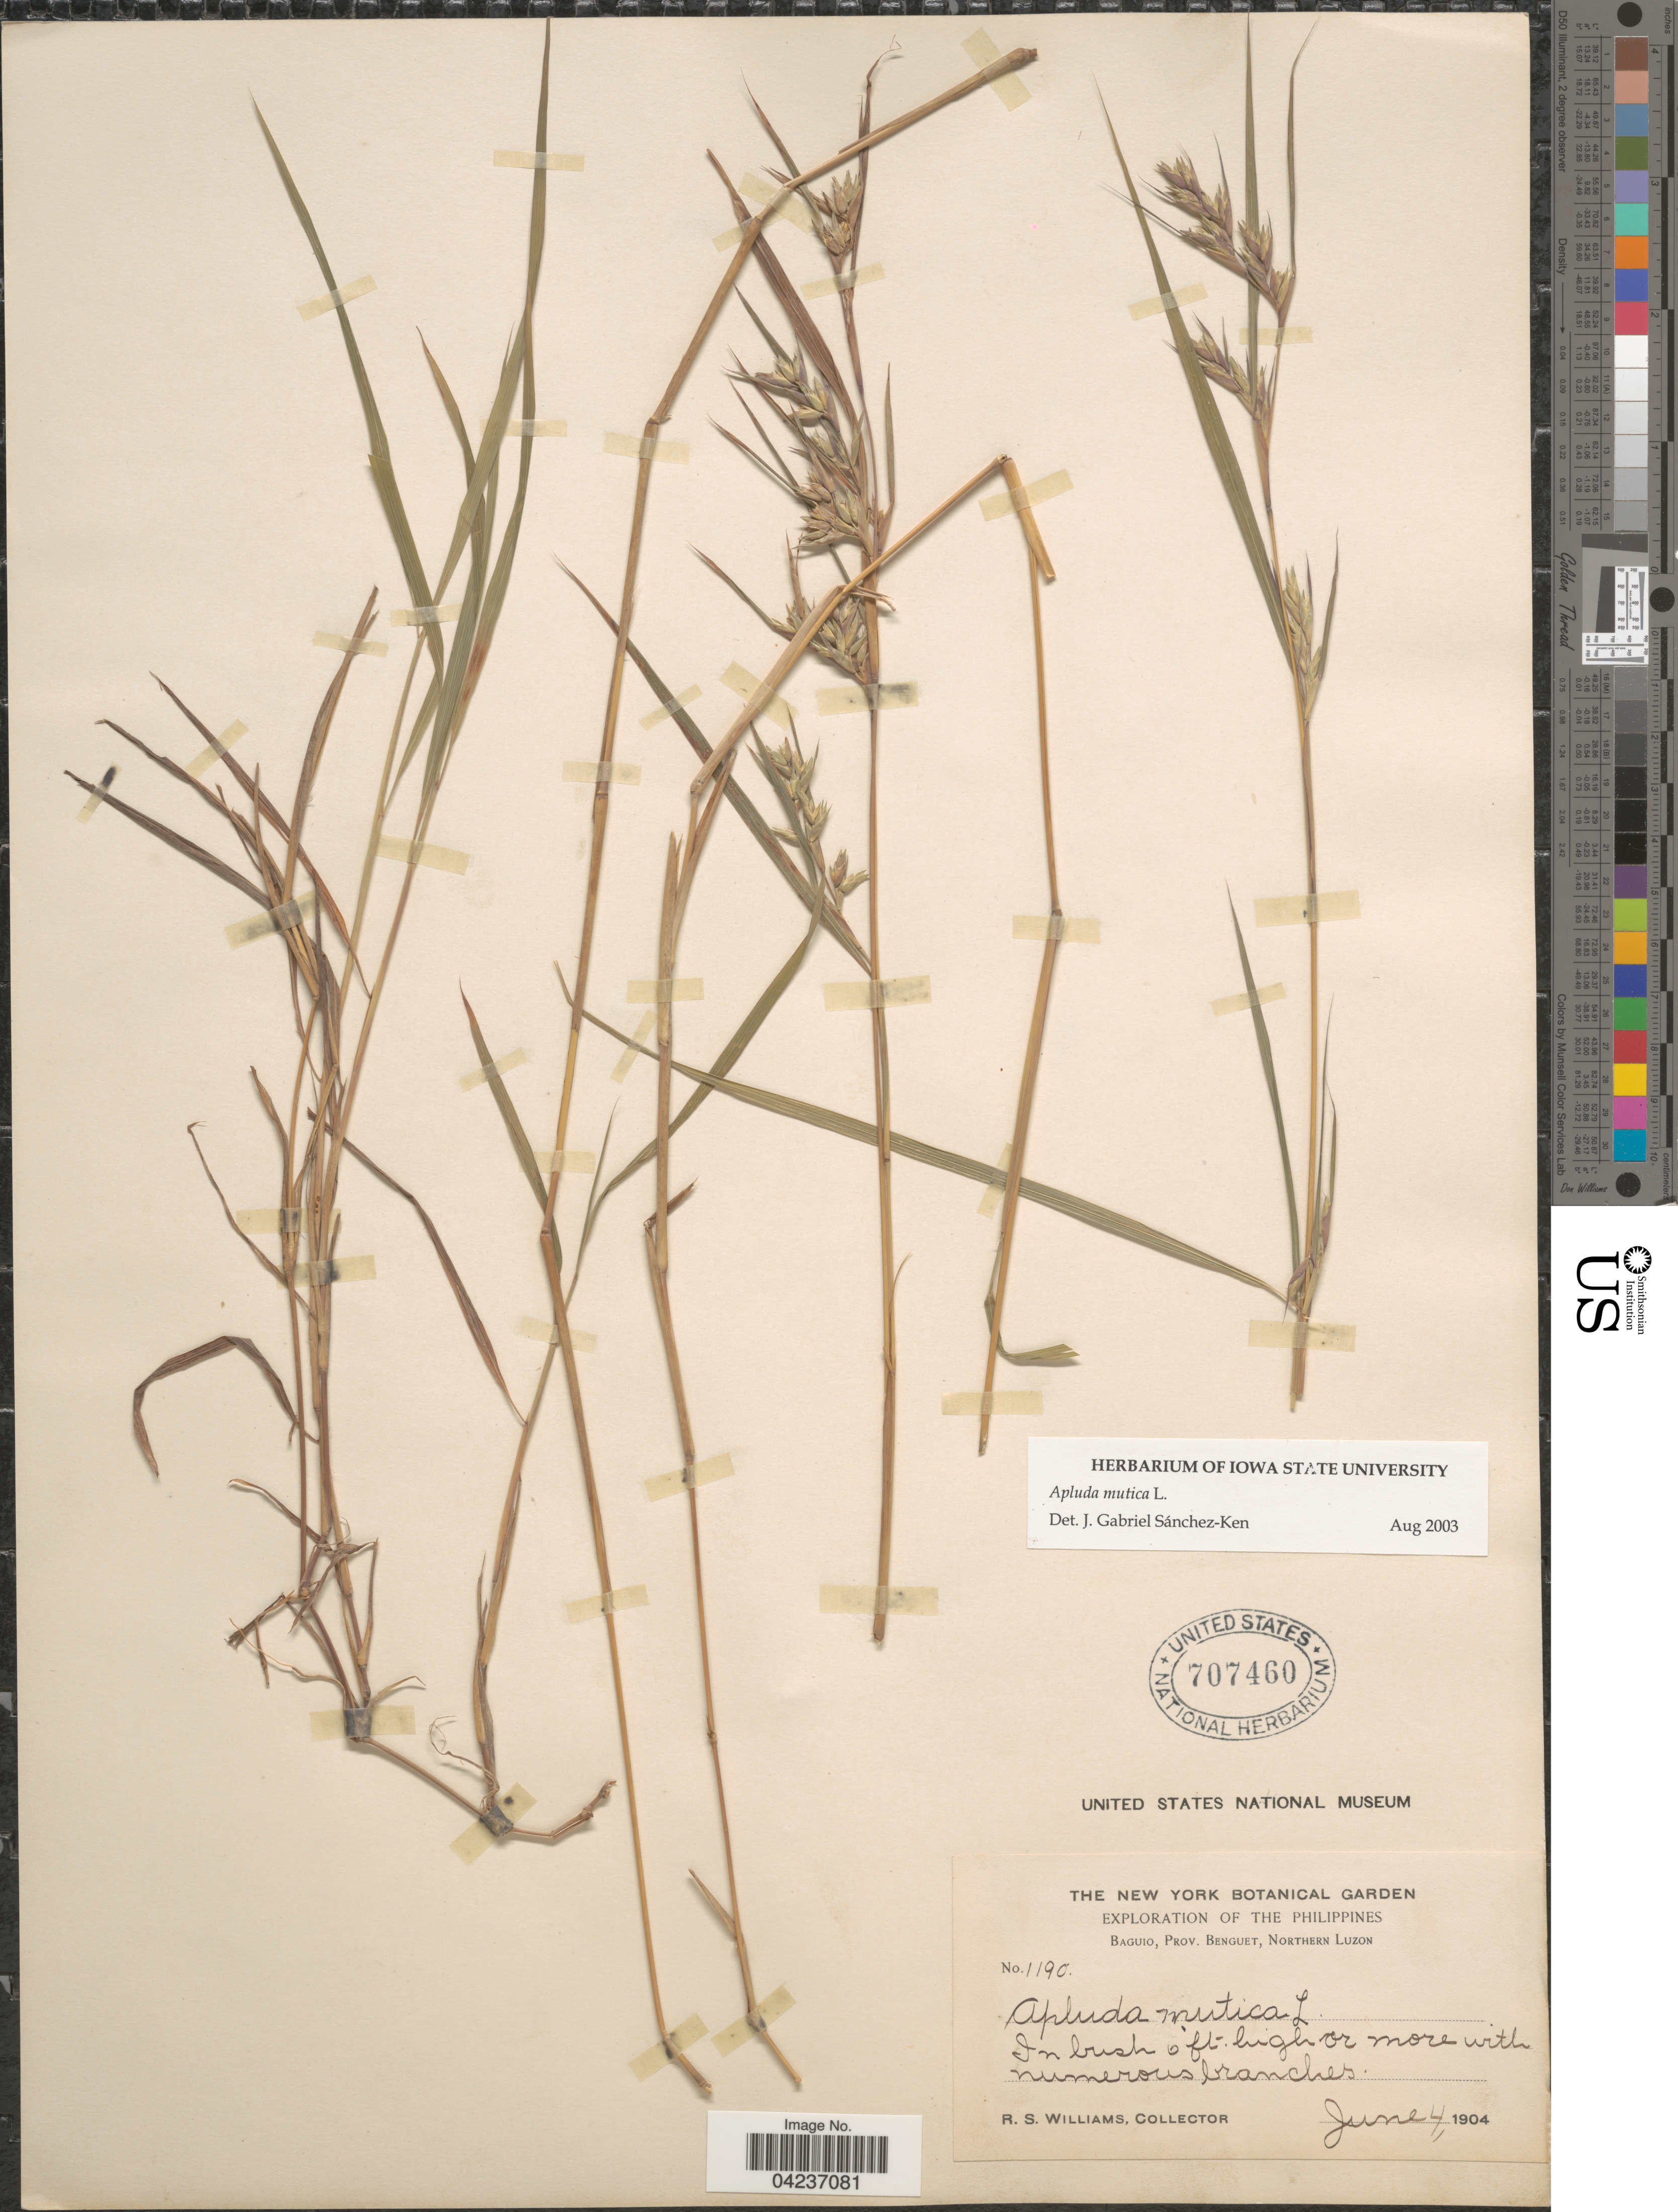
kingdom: Plantae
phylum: Tracheophyta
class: Liliopsida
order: Poales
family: Poaceae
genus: Apluda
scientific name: Apluda mutica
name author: L.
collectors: R. S. Williams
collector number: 1190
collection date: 1904-06-04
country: Philippines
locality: Exploration of the Philippines. Baguio, Prov. Benguet, Northern Luzon.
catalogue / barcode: US 707460